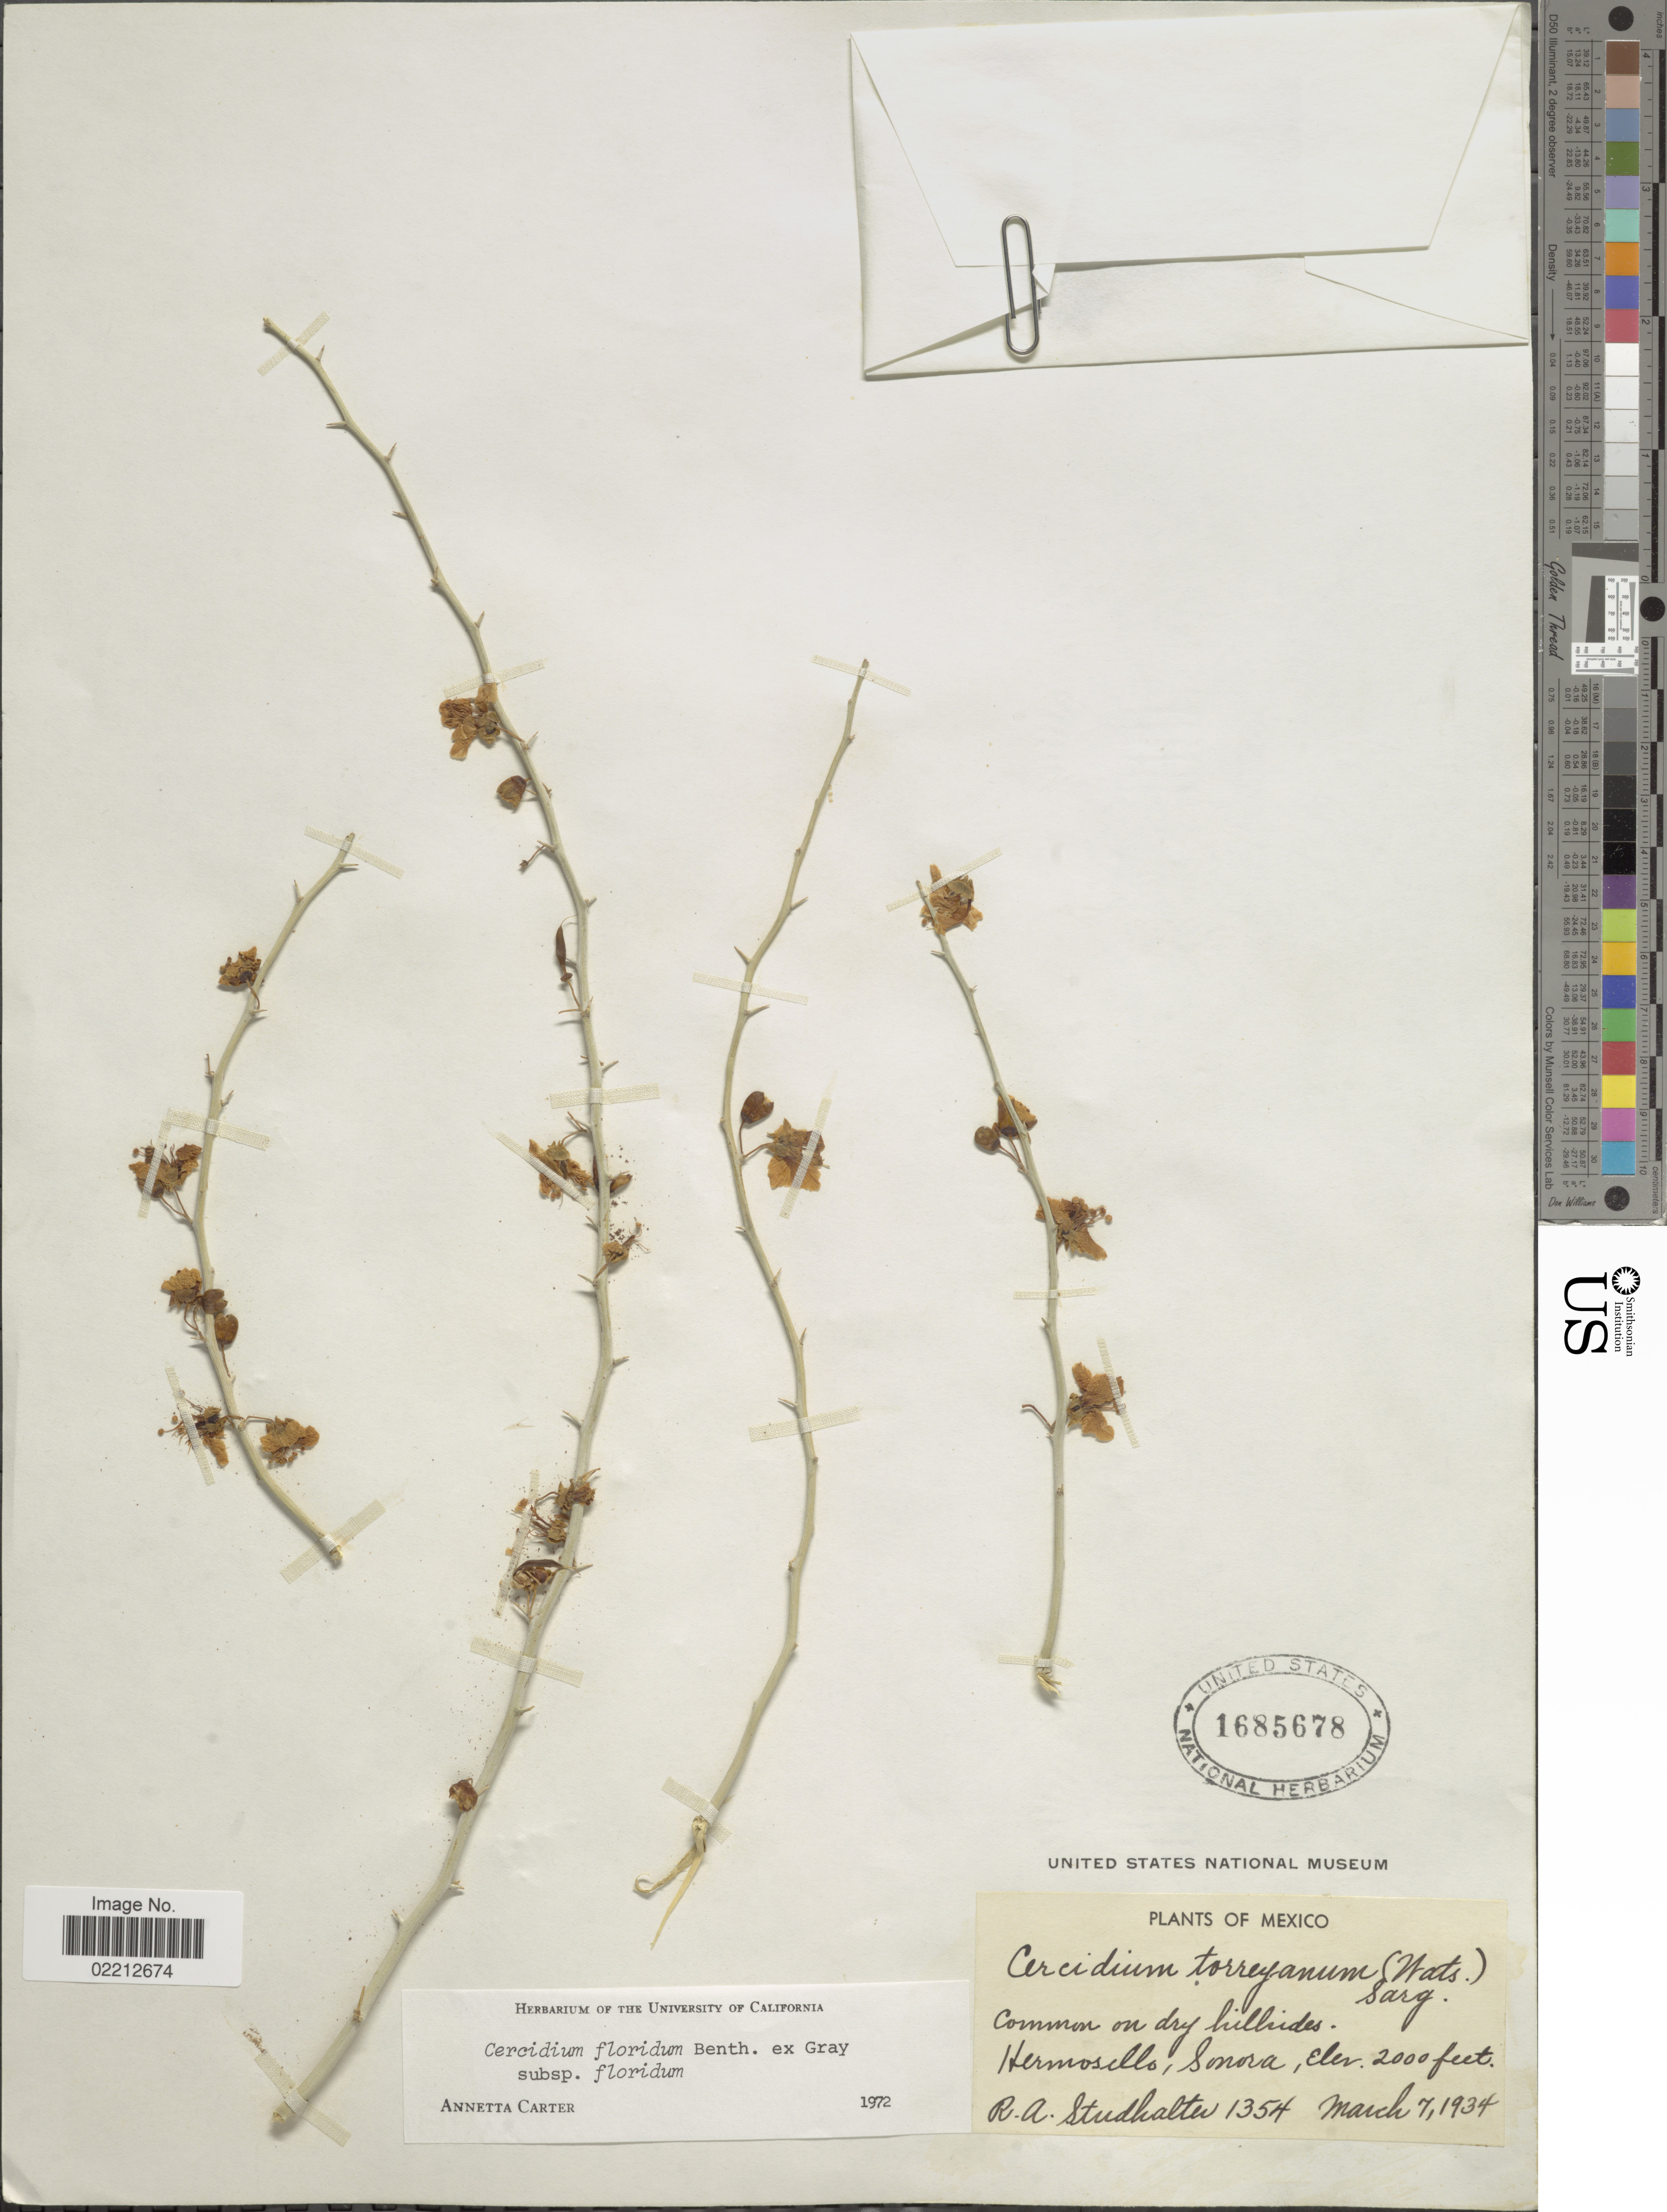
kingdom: Plantae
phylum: Tracheophyta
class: Magnoliopsida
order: Fabales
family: Fabaceae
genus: Parkinsonia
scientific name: Parkinsonia florida subsp. florida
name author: (Benth. ex A. Gray) S. Watson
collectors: R. Studhalter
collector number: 1354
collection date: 1934-03-07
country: Mexico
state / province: Sonora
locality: Hermosillo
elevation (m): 610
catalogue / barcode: US 1685678